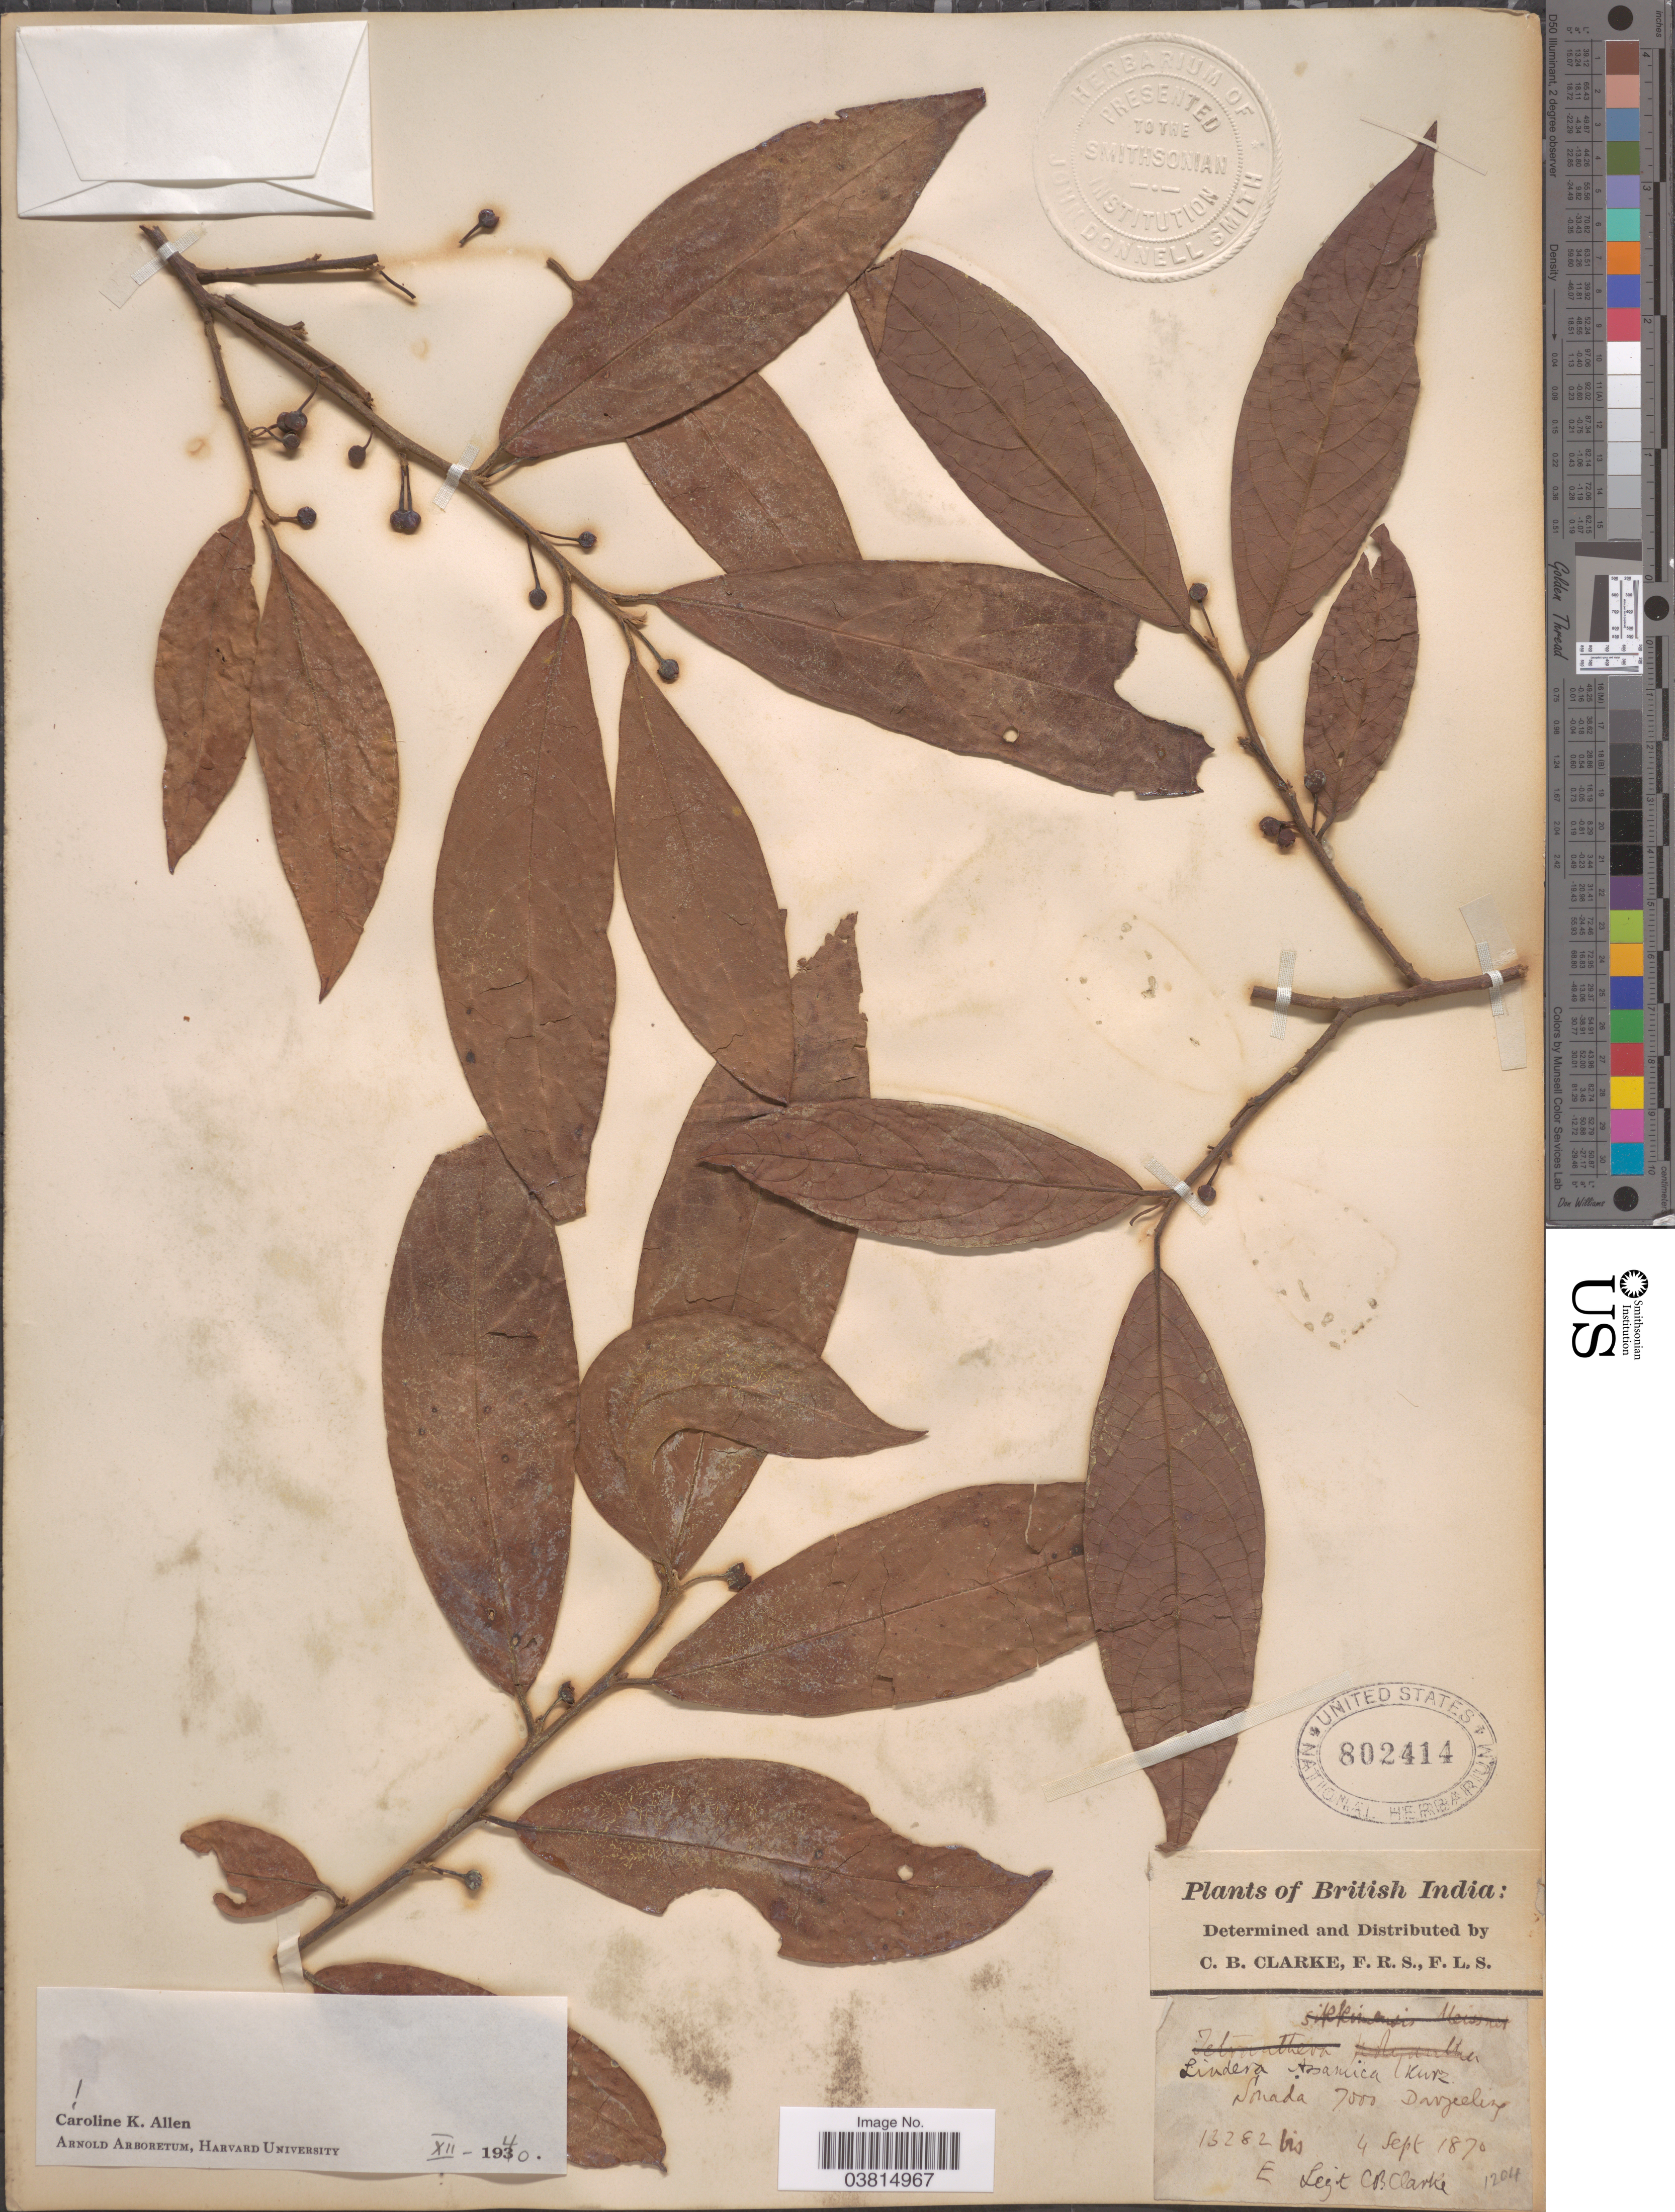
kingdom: Plantae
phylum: Tracheophyta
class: Magnoliopsida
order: Laurales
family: Lauraceae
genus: Lindera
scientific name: Lindera assamica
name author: (Meisn.) Kurz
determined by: Allen, C. K.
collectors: C. B. Clarke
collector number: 13282bis E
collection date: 1870-09-04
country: India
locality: British India. Sonada. Darjeeling.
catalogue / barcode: US 802414